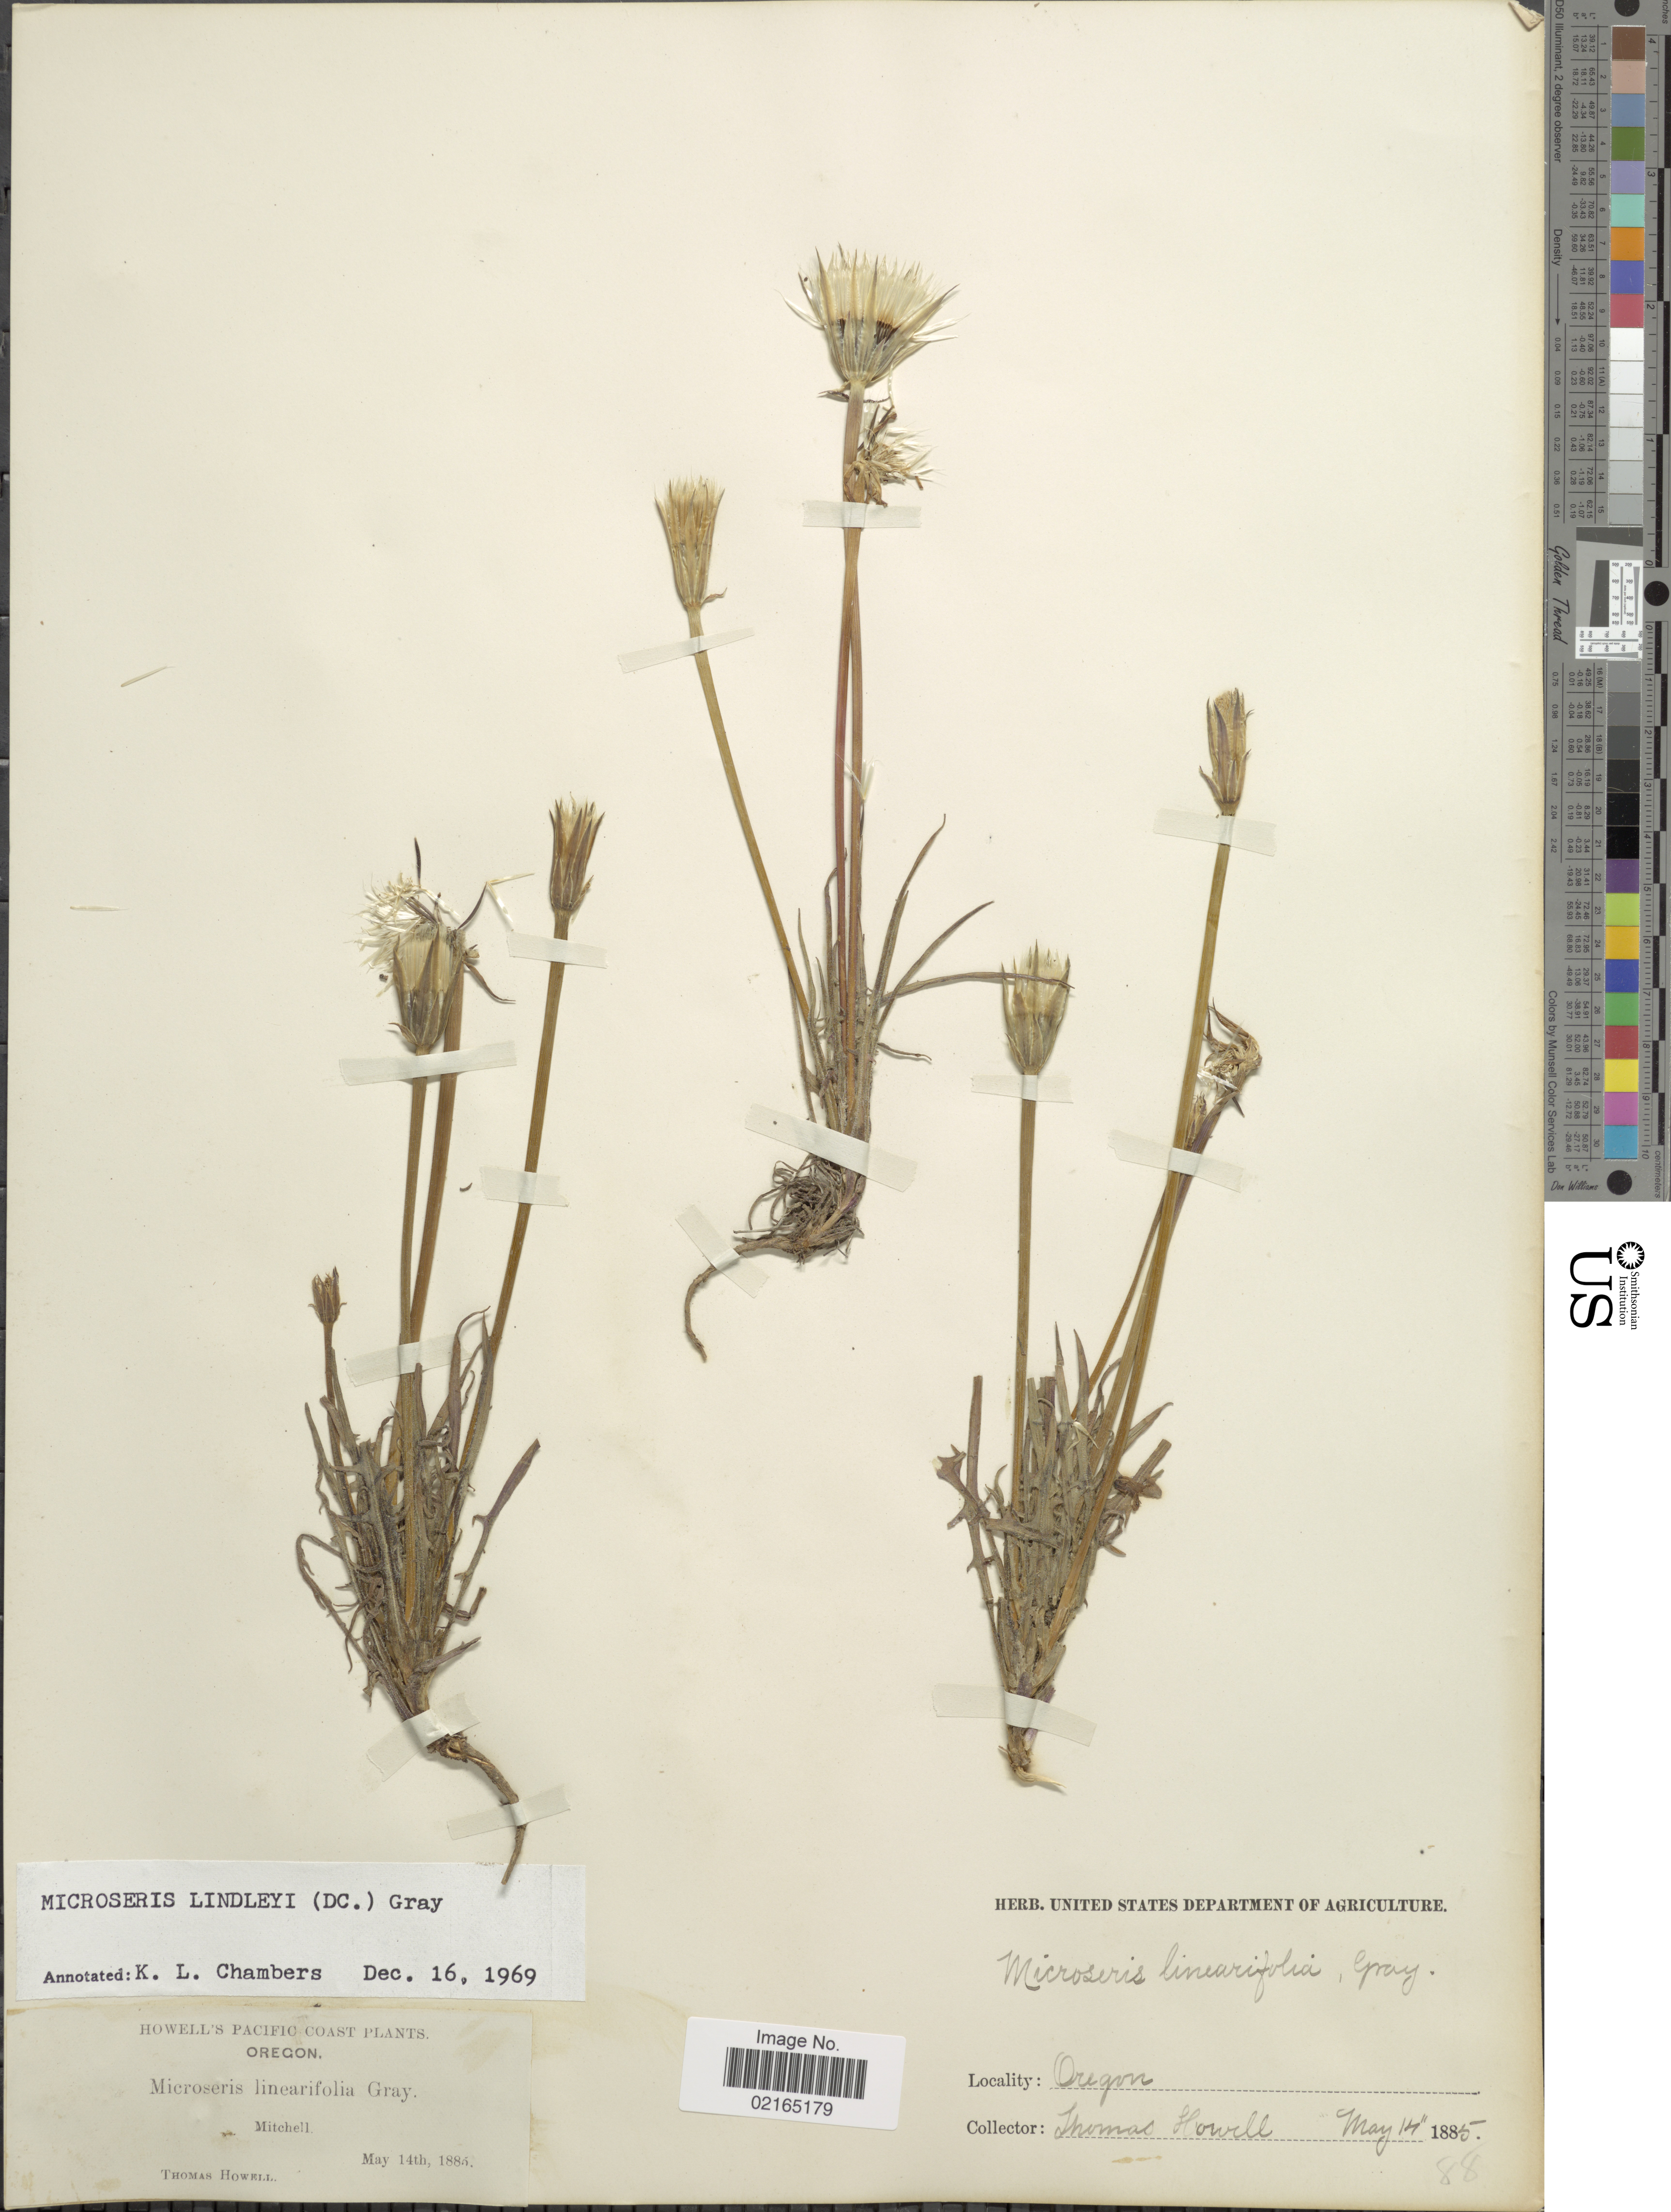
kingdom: Plantae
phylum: Tracheophyta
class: Magnoliopsida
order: Asterales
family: Asteraceae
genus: Uropappus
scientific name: Uropappus lindleyi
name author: (DC.) Nutt.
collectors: T. Howell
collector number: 88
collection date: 1885-05-14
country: United States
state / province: Oregon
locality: Mitchell, Pacific Coast.